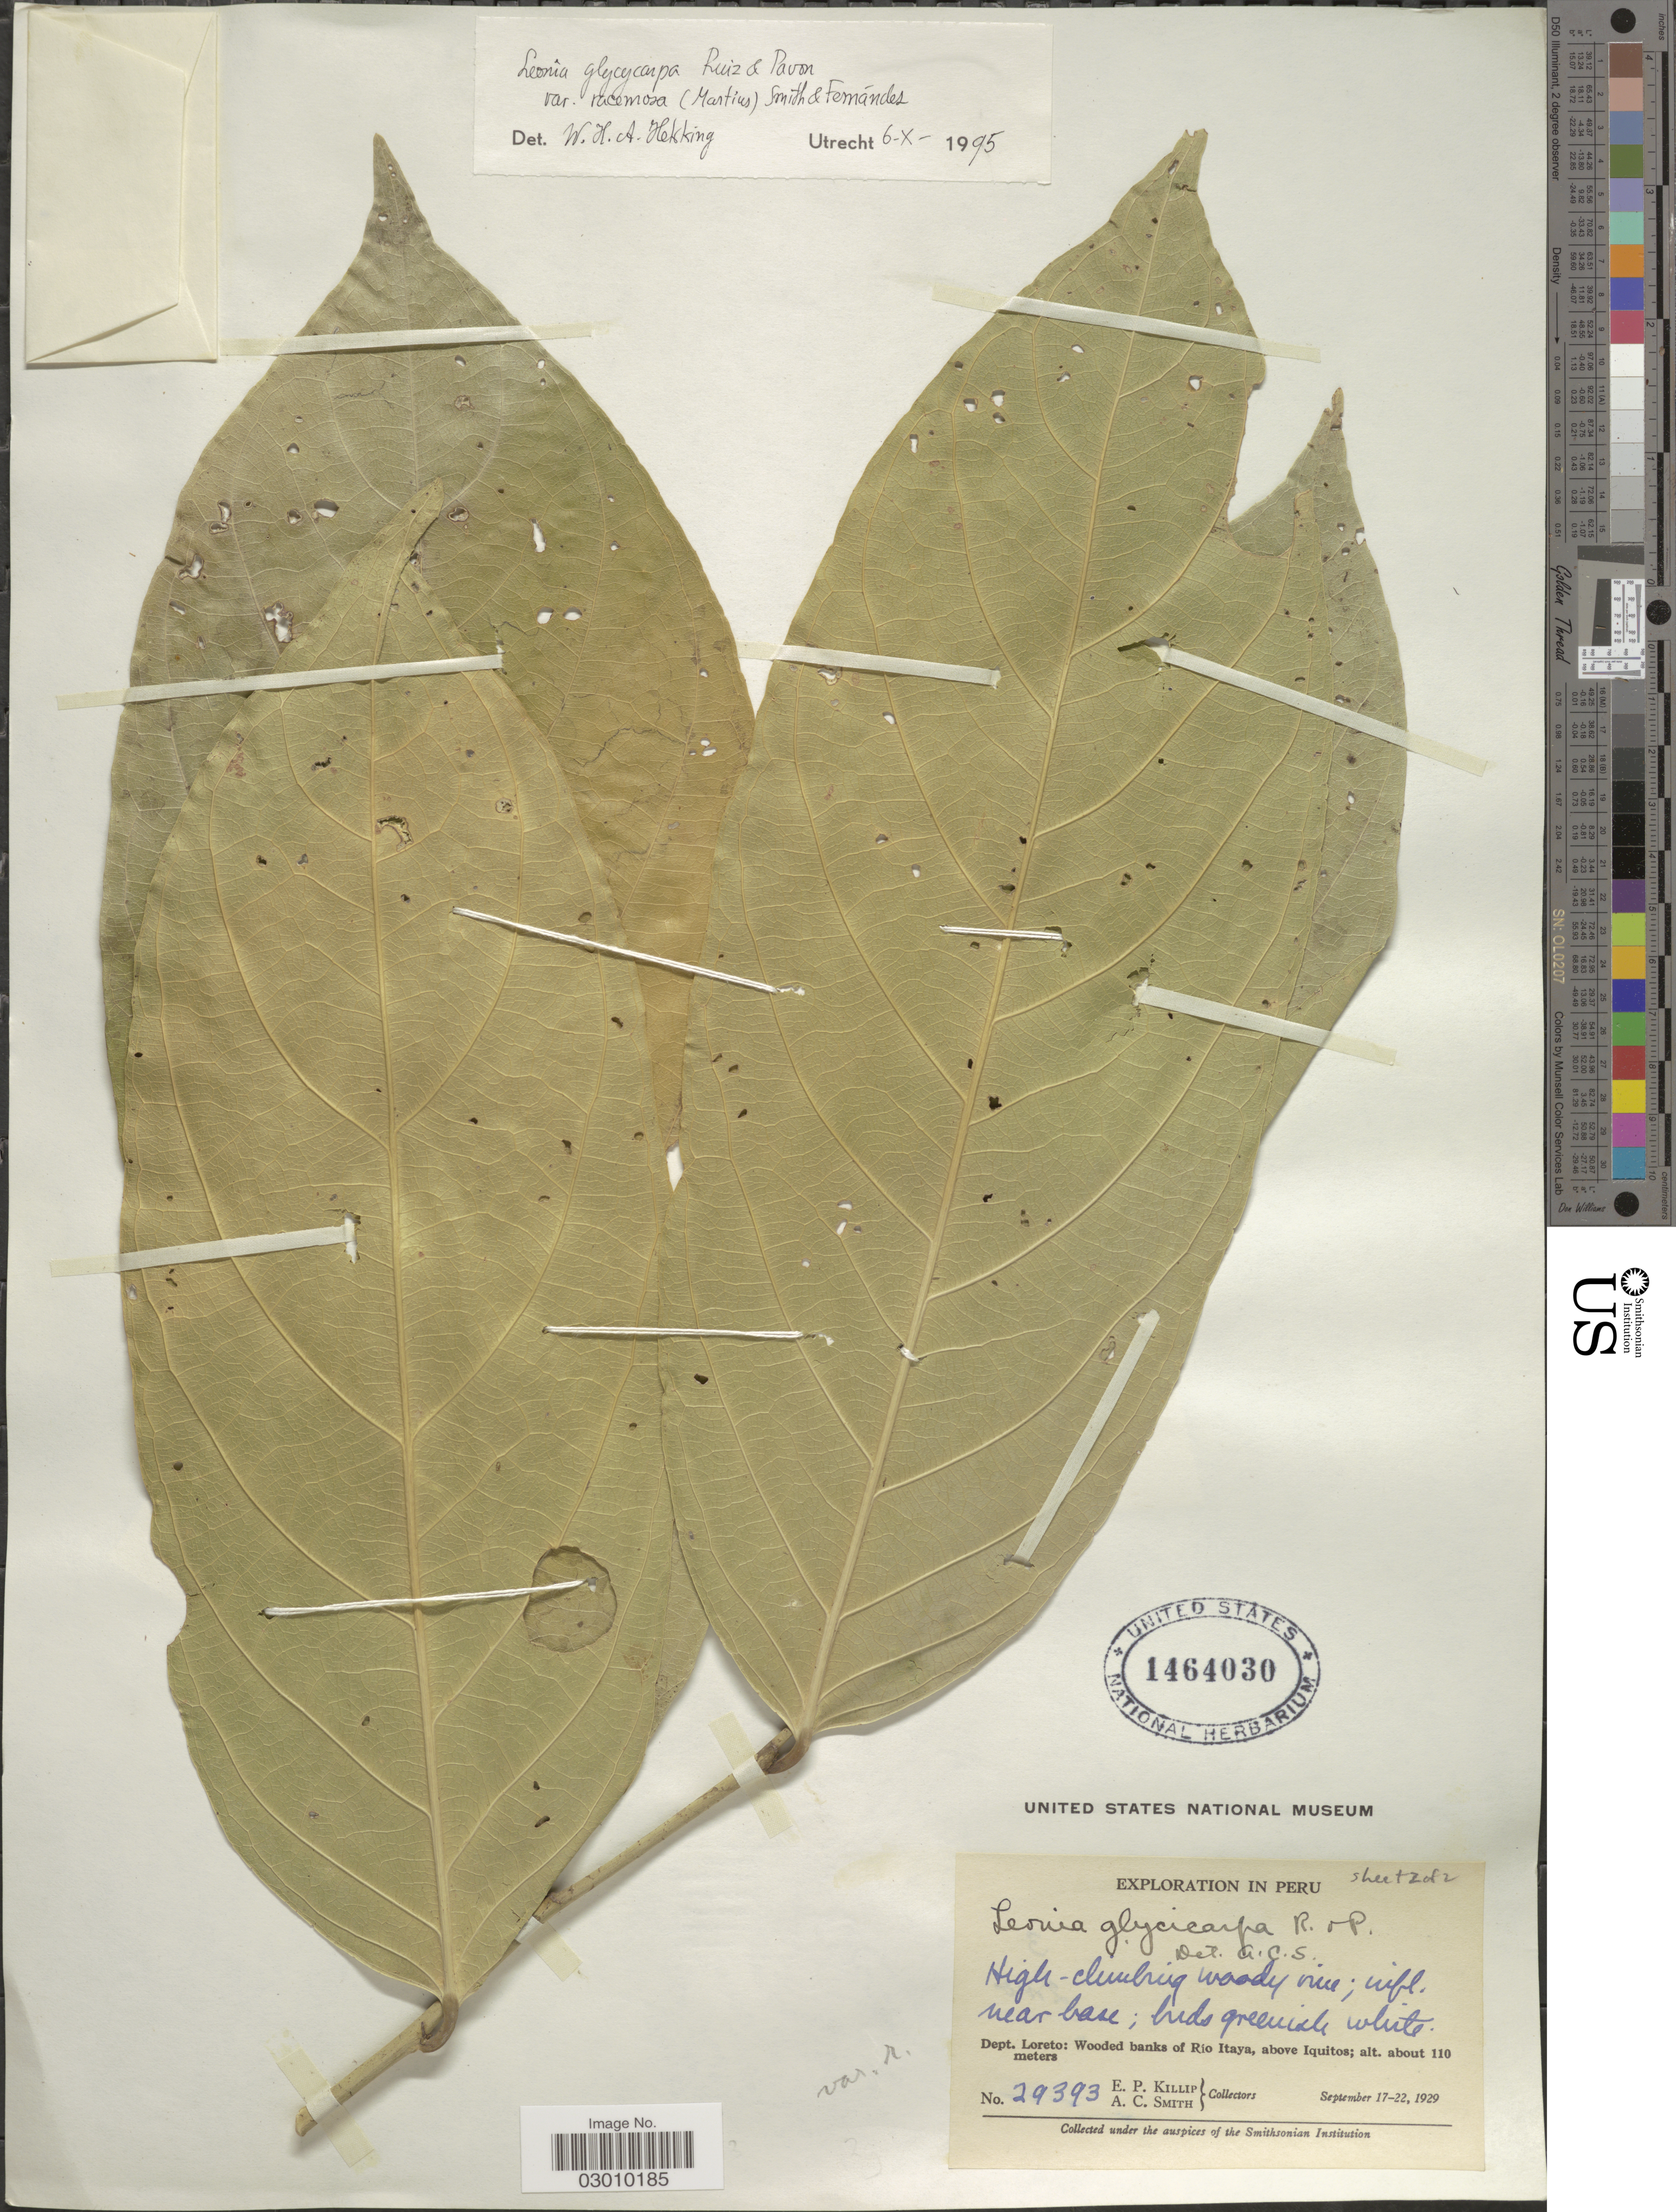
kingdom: Plantae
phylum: Tracheophyta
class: Magnoliopsida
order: Malpighiales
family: Violaceae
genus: Leonia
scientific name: Leonia glycycarpa var. racemosa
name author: (Mart.) L.B. Sm. & A. Fernández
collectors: E. P. Killip & A. C. Smith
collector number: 29393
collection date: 1929-09-17/1929-09-22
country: Peru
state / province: Loreto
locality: Dept. Loreto: Wooded banks of Río Itaya, above Iquitos.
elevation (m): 110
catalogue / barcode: US 1464030